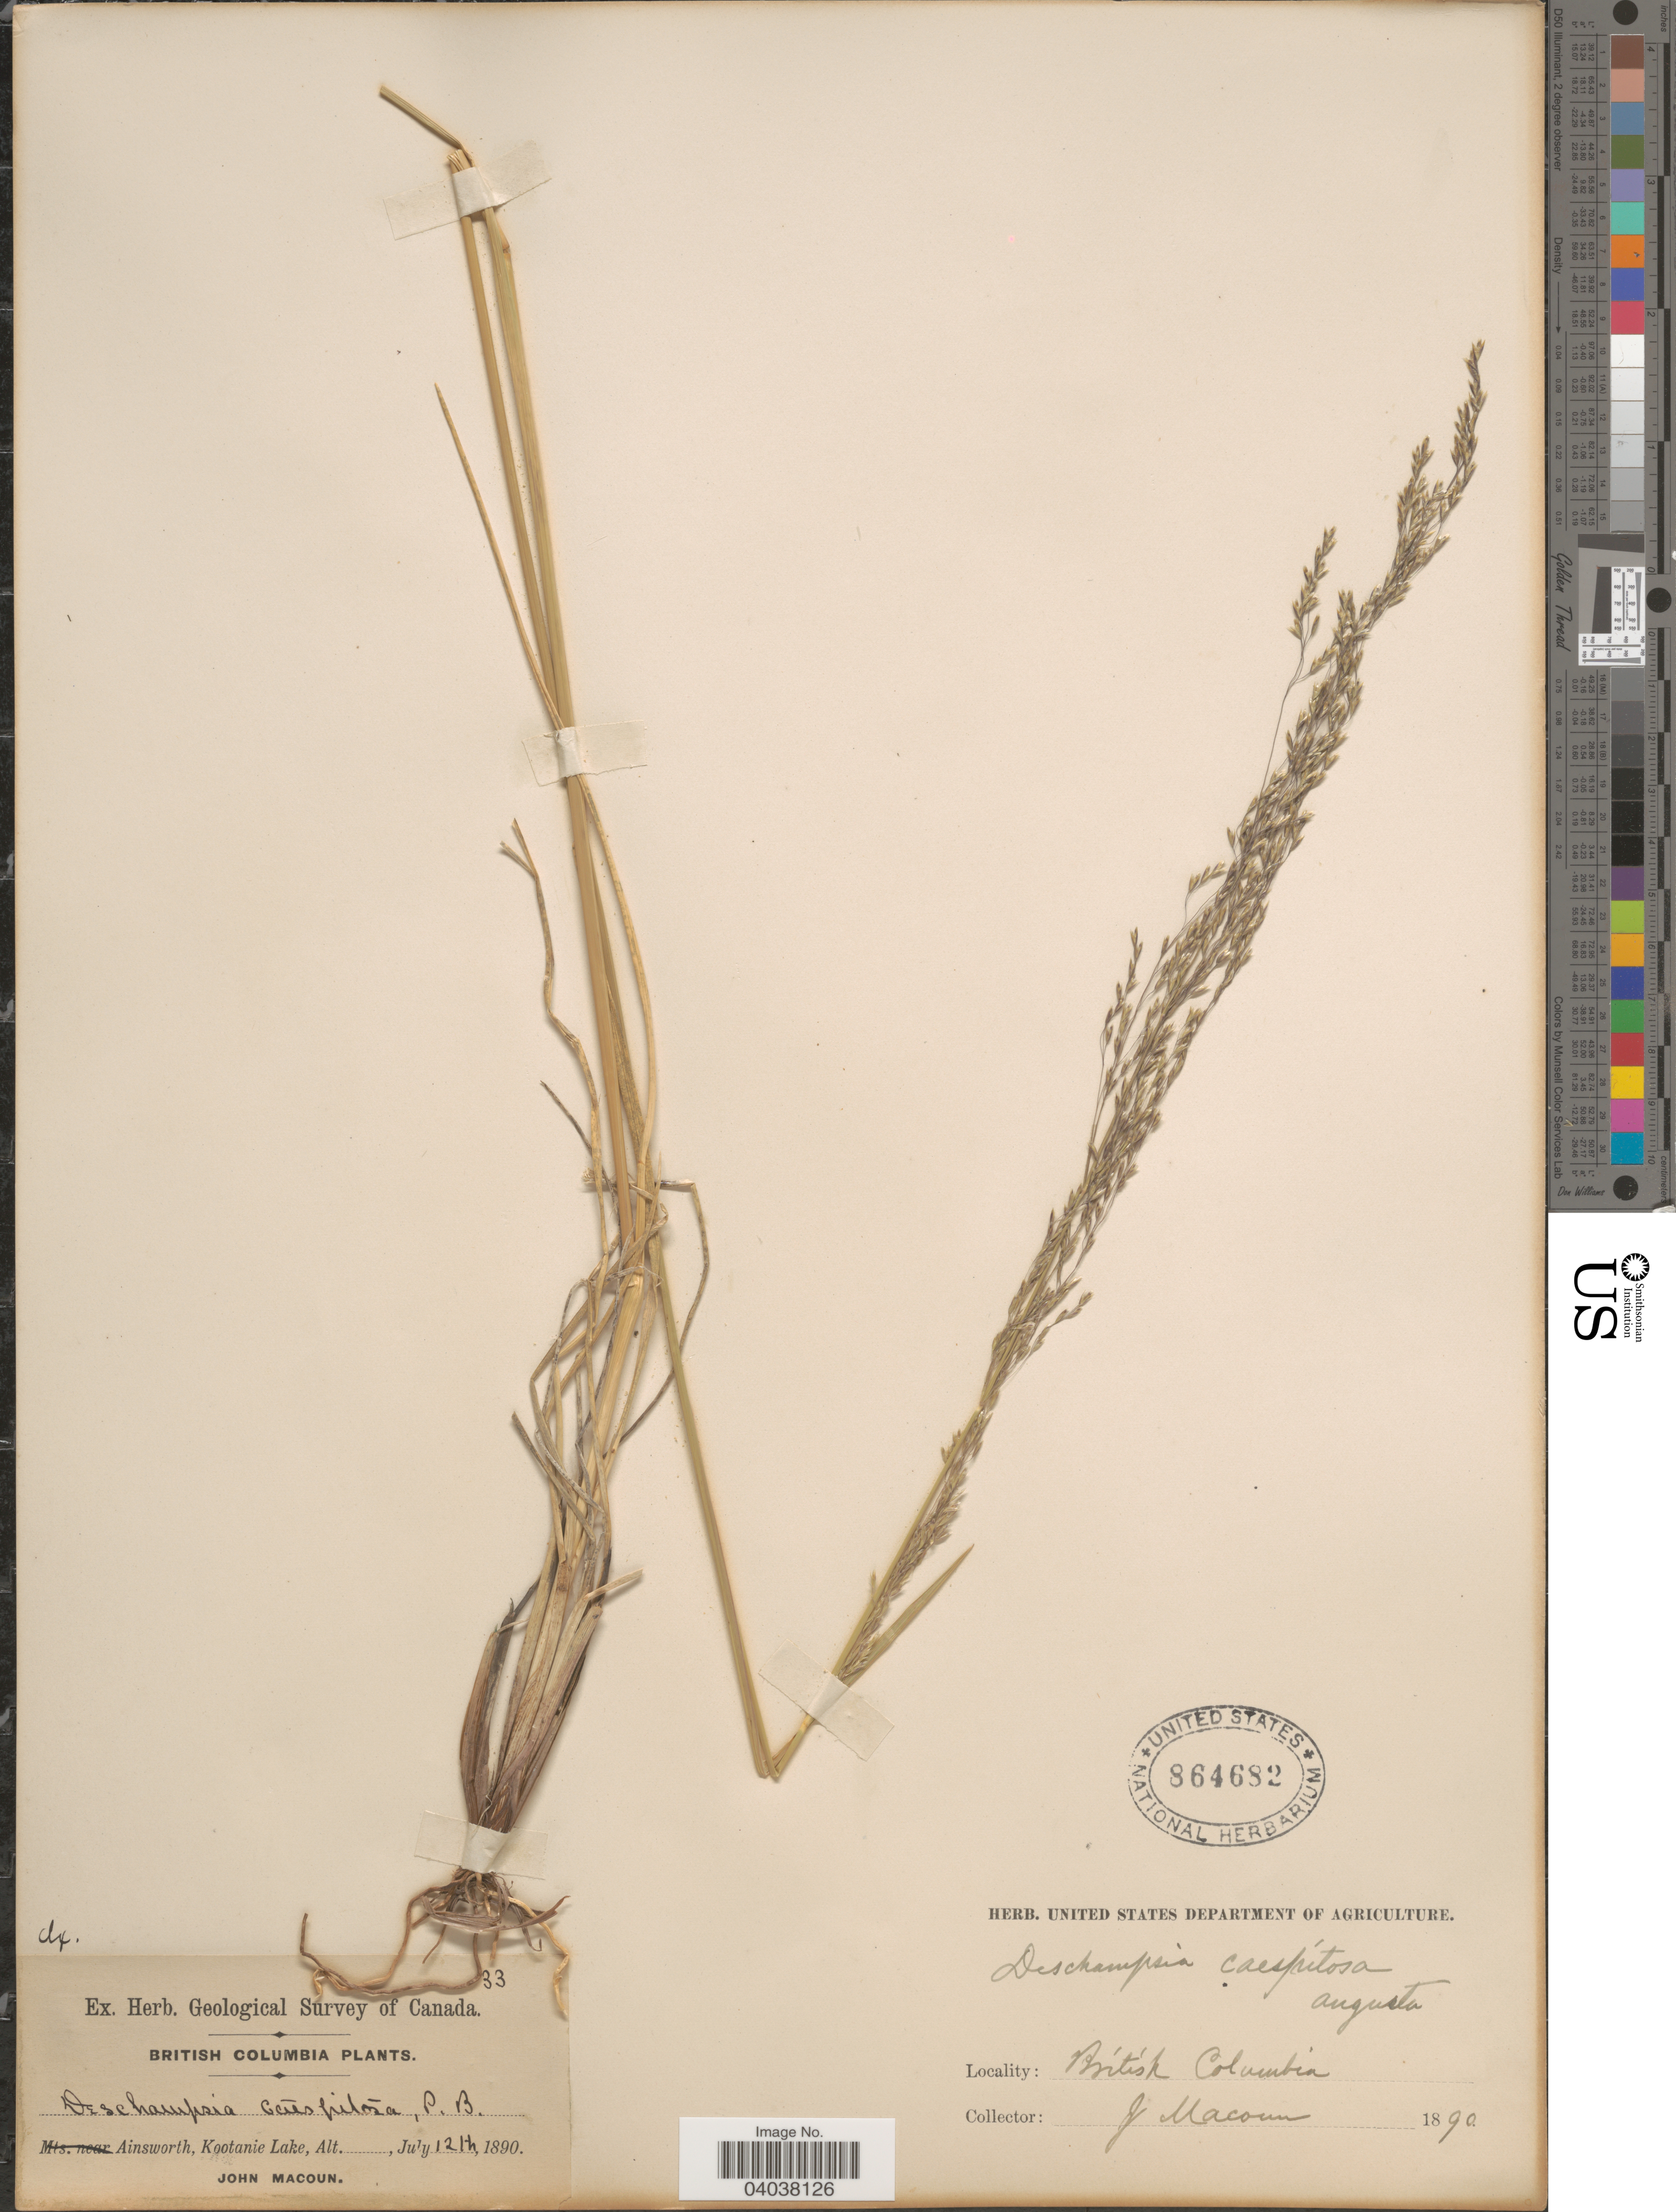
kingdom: Plantae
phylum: Tracheophyta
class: Liliopsida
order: Poales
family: Poaceae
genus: Deschampsia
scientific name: Deschampsia cespitosa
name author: (L.) P. Beauv.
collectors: J. Macoun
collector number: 33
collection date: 1890-07-12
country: Canada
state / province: British Columbia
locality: Ainsworth, Kootanie Lake.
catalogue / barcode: US 864682